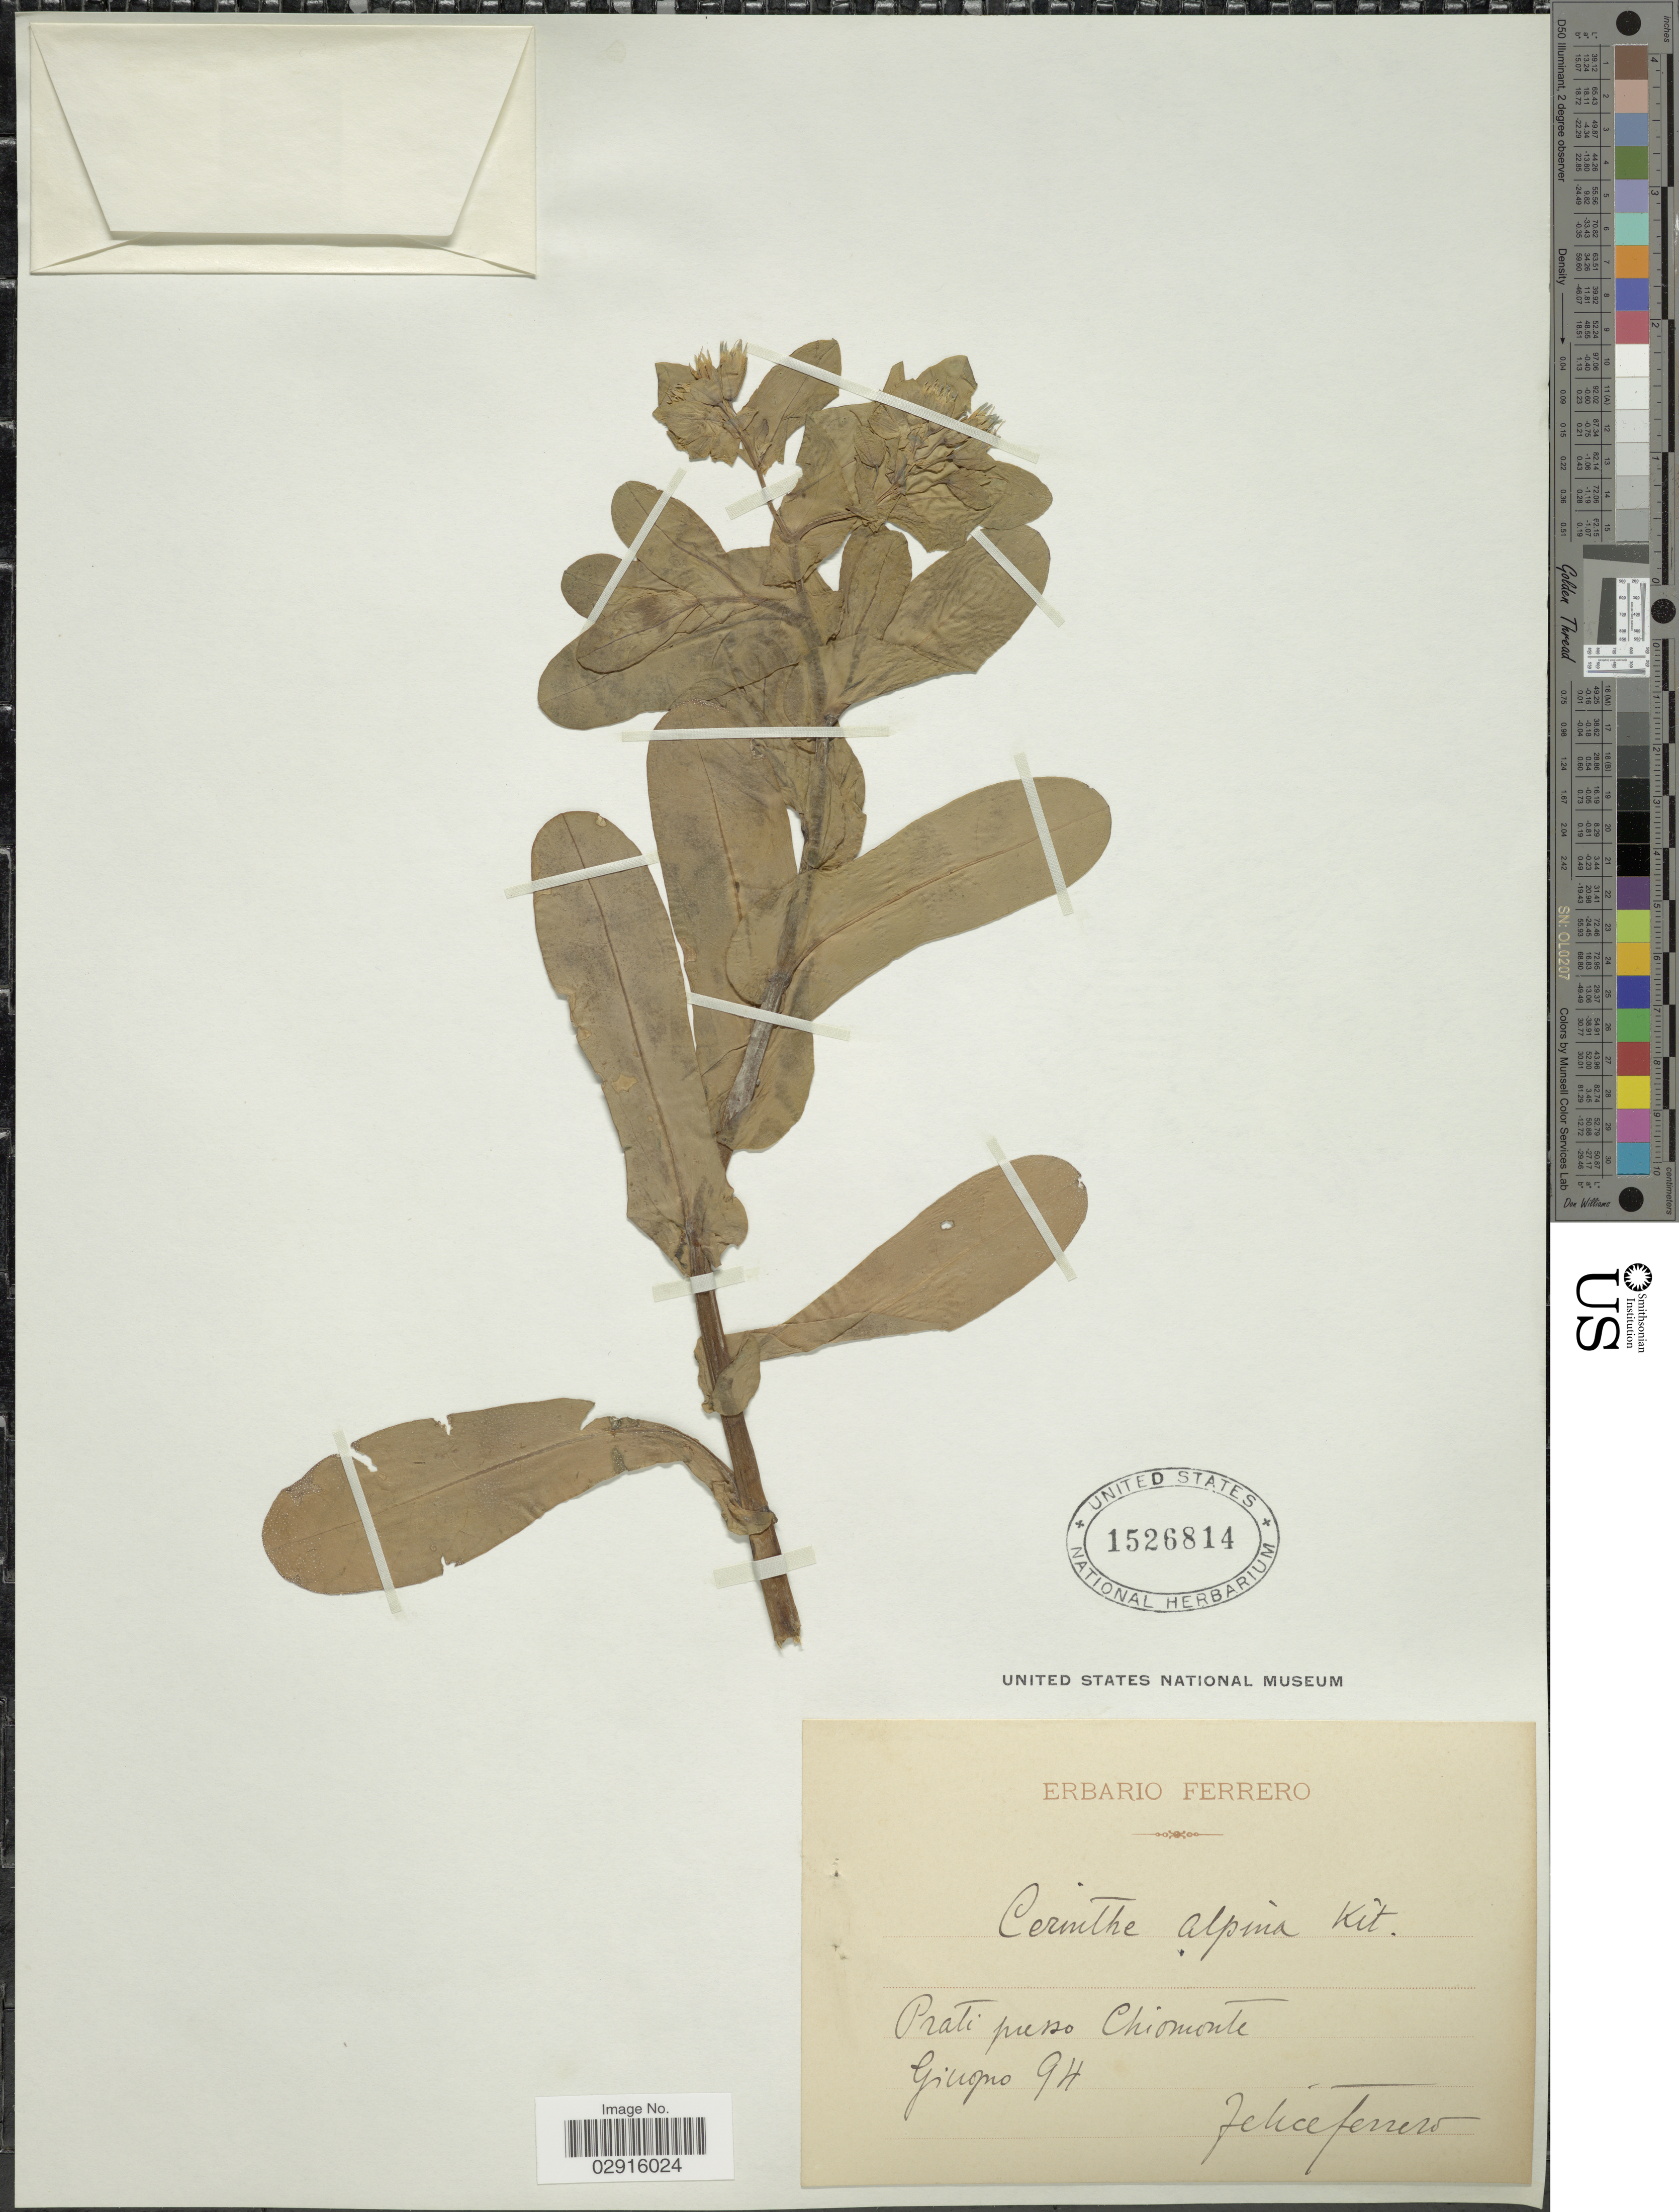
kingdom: Plantae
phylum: Tracheophyta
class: Magnoliopsida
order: Boraginales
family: Boraginaceae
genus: Cerinthe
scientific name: Cerinthe alpina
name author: Kit.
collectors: F. Ferrero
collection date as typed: Transcribed d/m/y: /6/94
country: Italy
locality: Prati presso Chiomonte.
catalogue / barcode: US 1526814